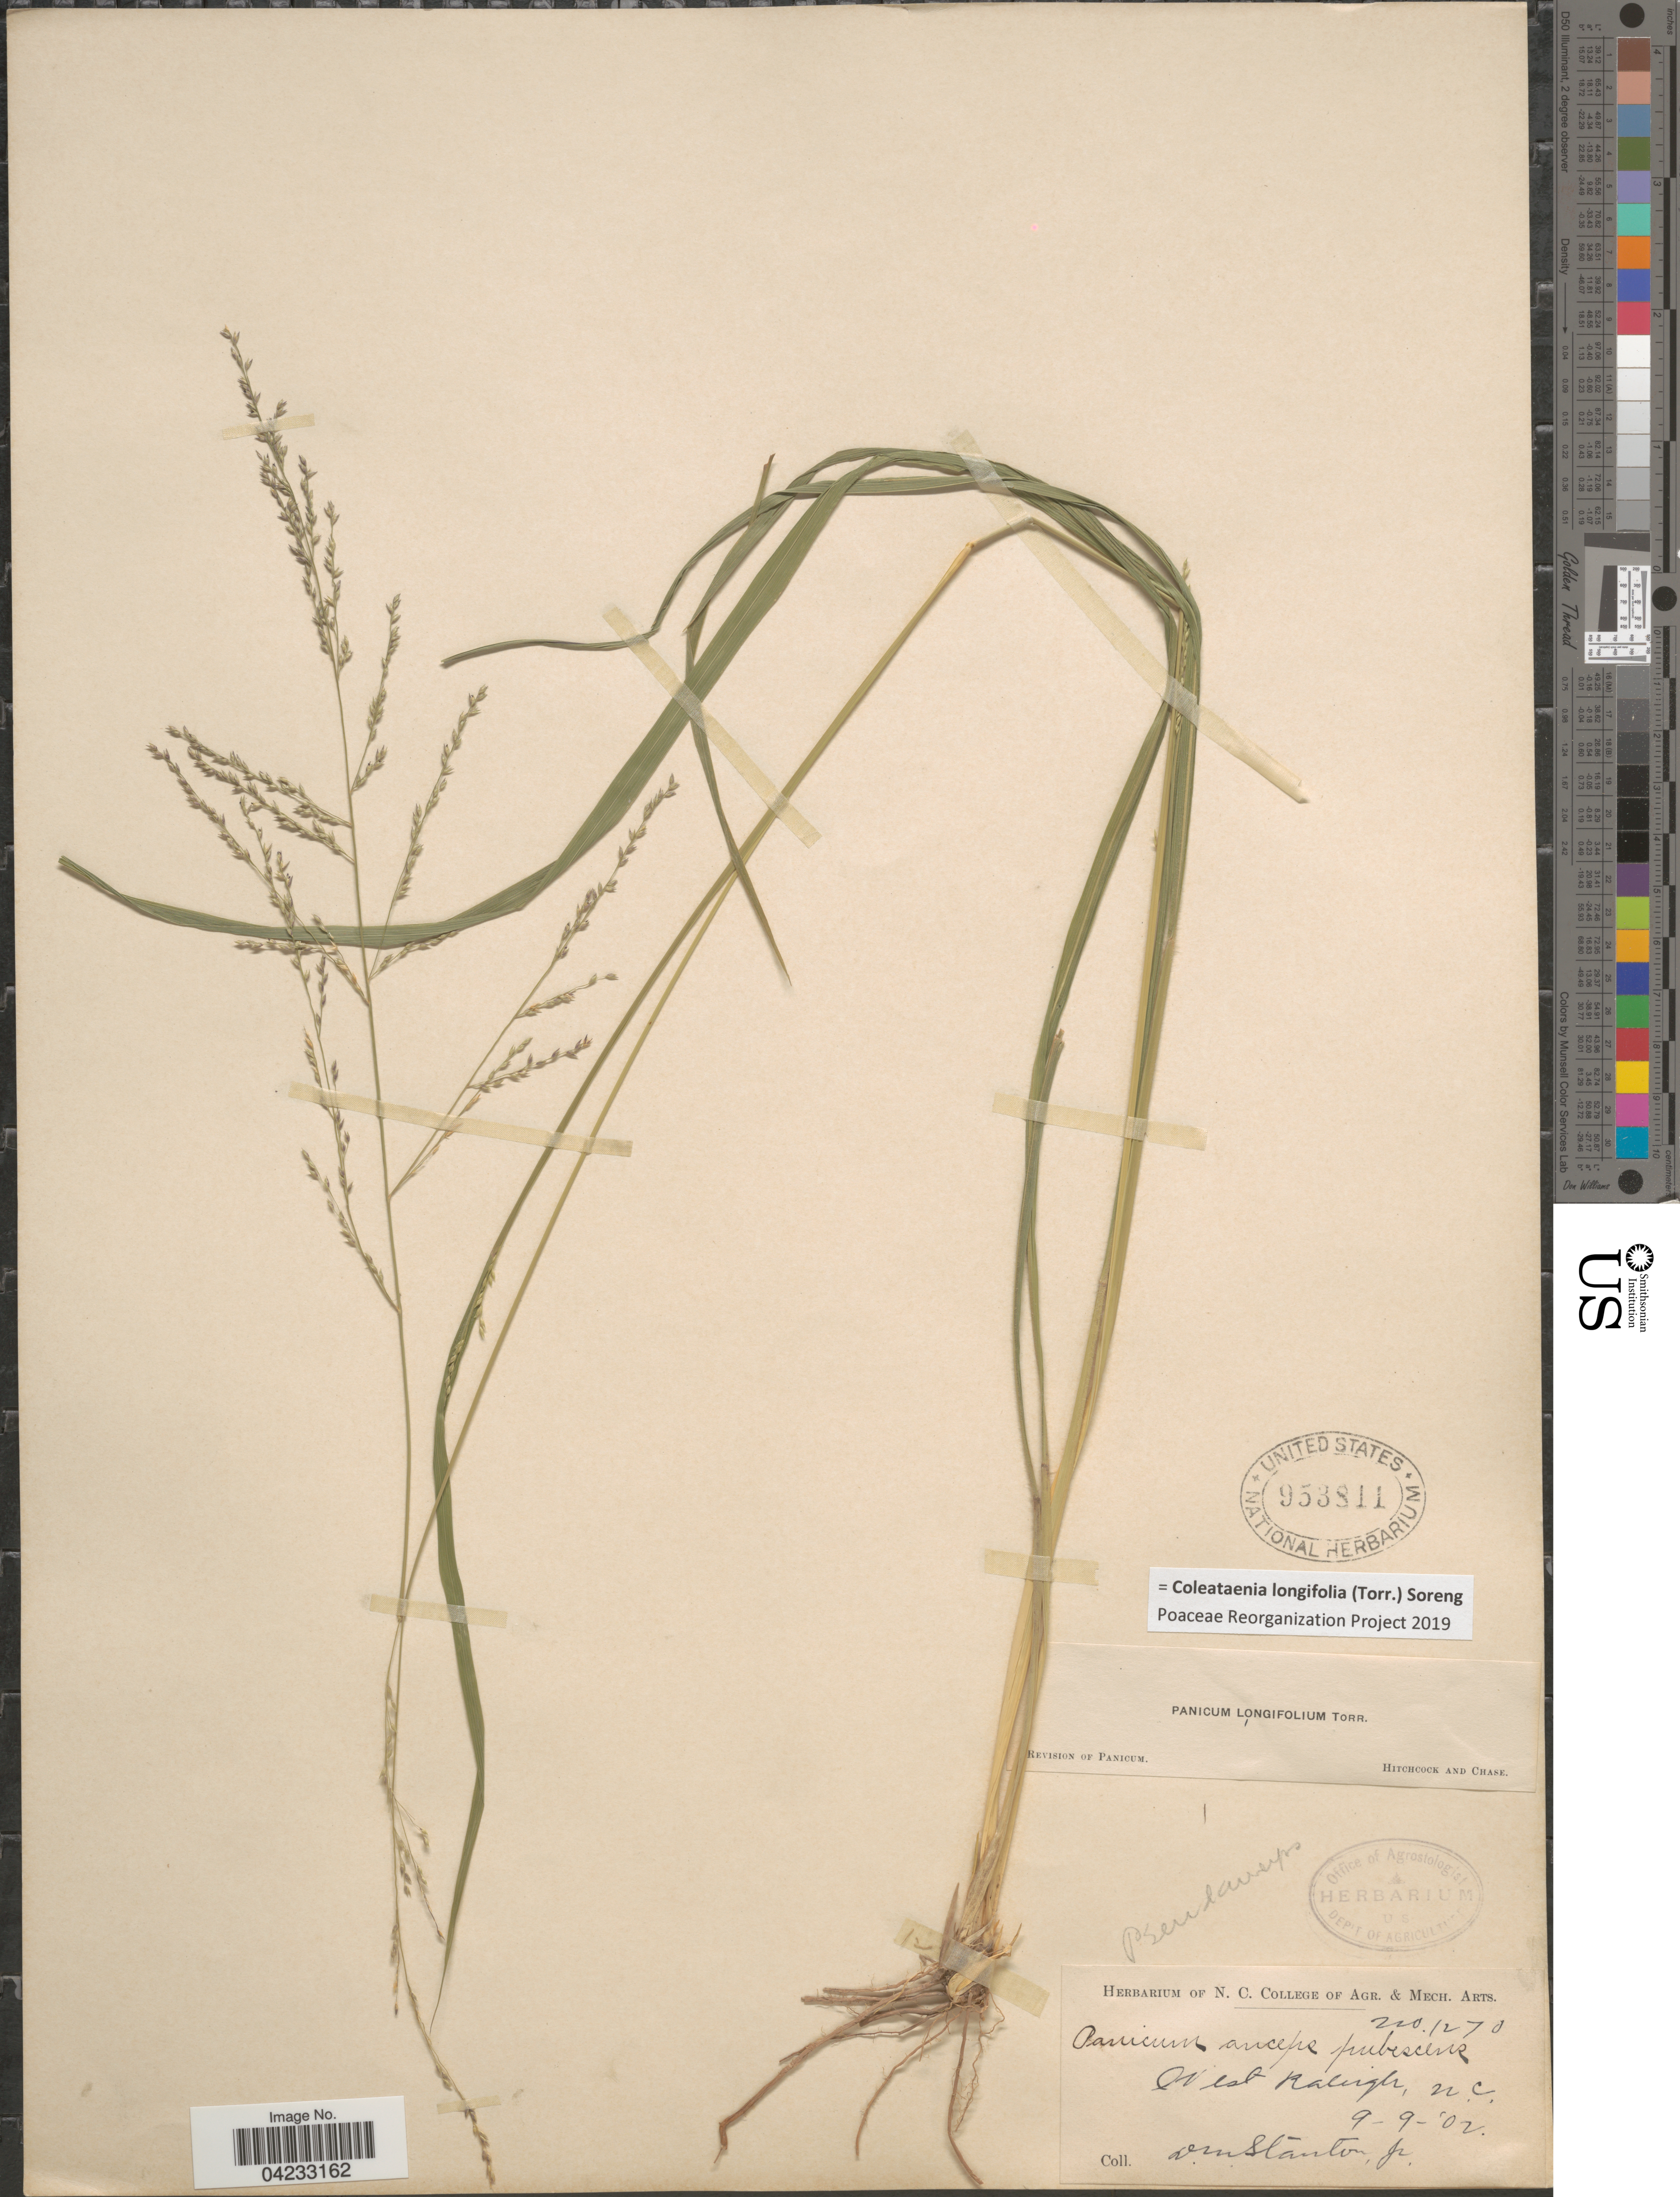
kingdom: Plantae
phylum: Tracheophyta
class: Liliopsida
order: Poales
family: Poaceae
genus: Coleataenia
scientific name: Coleataenia longifolia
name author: (Torr.) Soreng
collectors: D. Stanton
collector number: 1270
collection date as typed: Transcribed d/m/y: 9/9/2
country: United States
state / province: North Carolina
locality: West Raleigh.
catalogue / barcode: US 953811